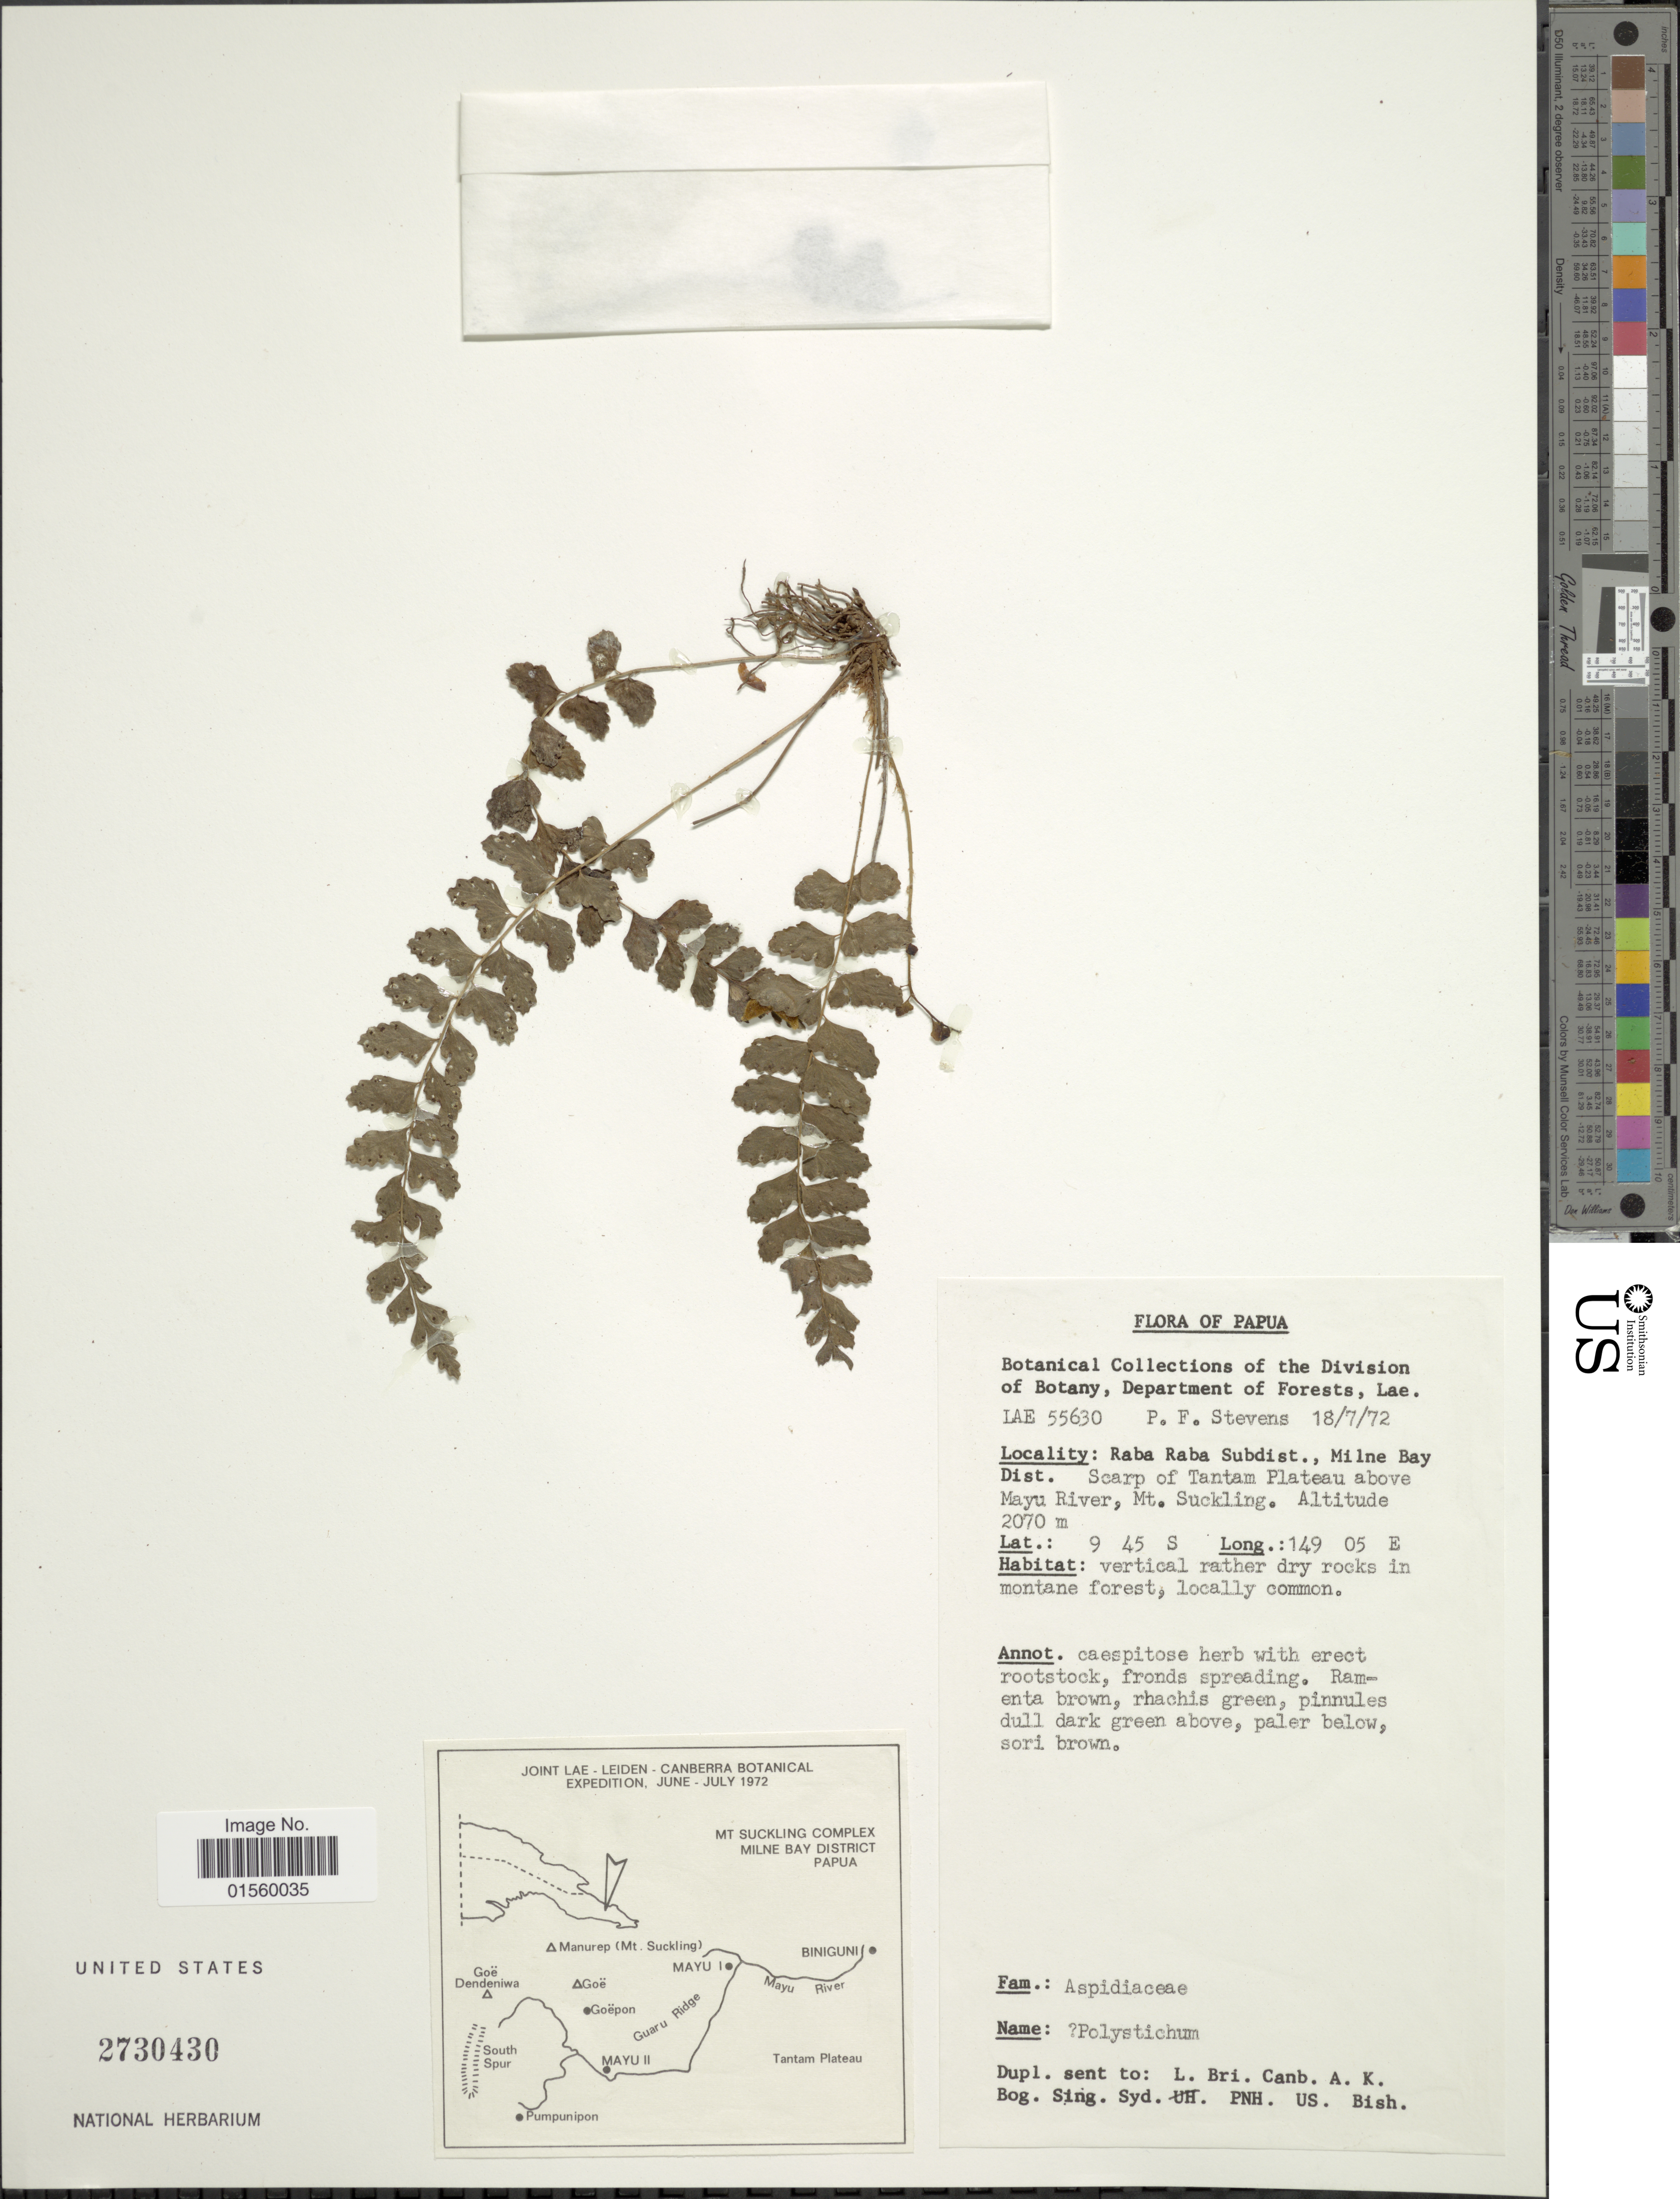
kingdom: Plantae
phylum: Tracheophyta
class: Polypodiopsida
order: Polypodiales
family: Dryopteridaceae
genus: Polystichum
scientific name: Polystichum sp.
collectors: P. F. Stevens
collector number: LAE55630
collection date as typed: Transcribed d/m/y: 18/7/72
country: Papua New Guinea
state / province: Milne Bay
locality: Papua, Raba Raba Subdist., Milne Bay Dist., scarp of Tantam Plateau above Mayu River, Mt. Suckling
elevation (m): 2070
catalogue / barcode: US 2730430